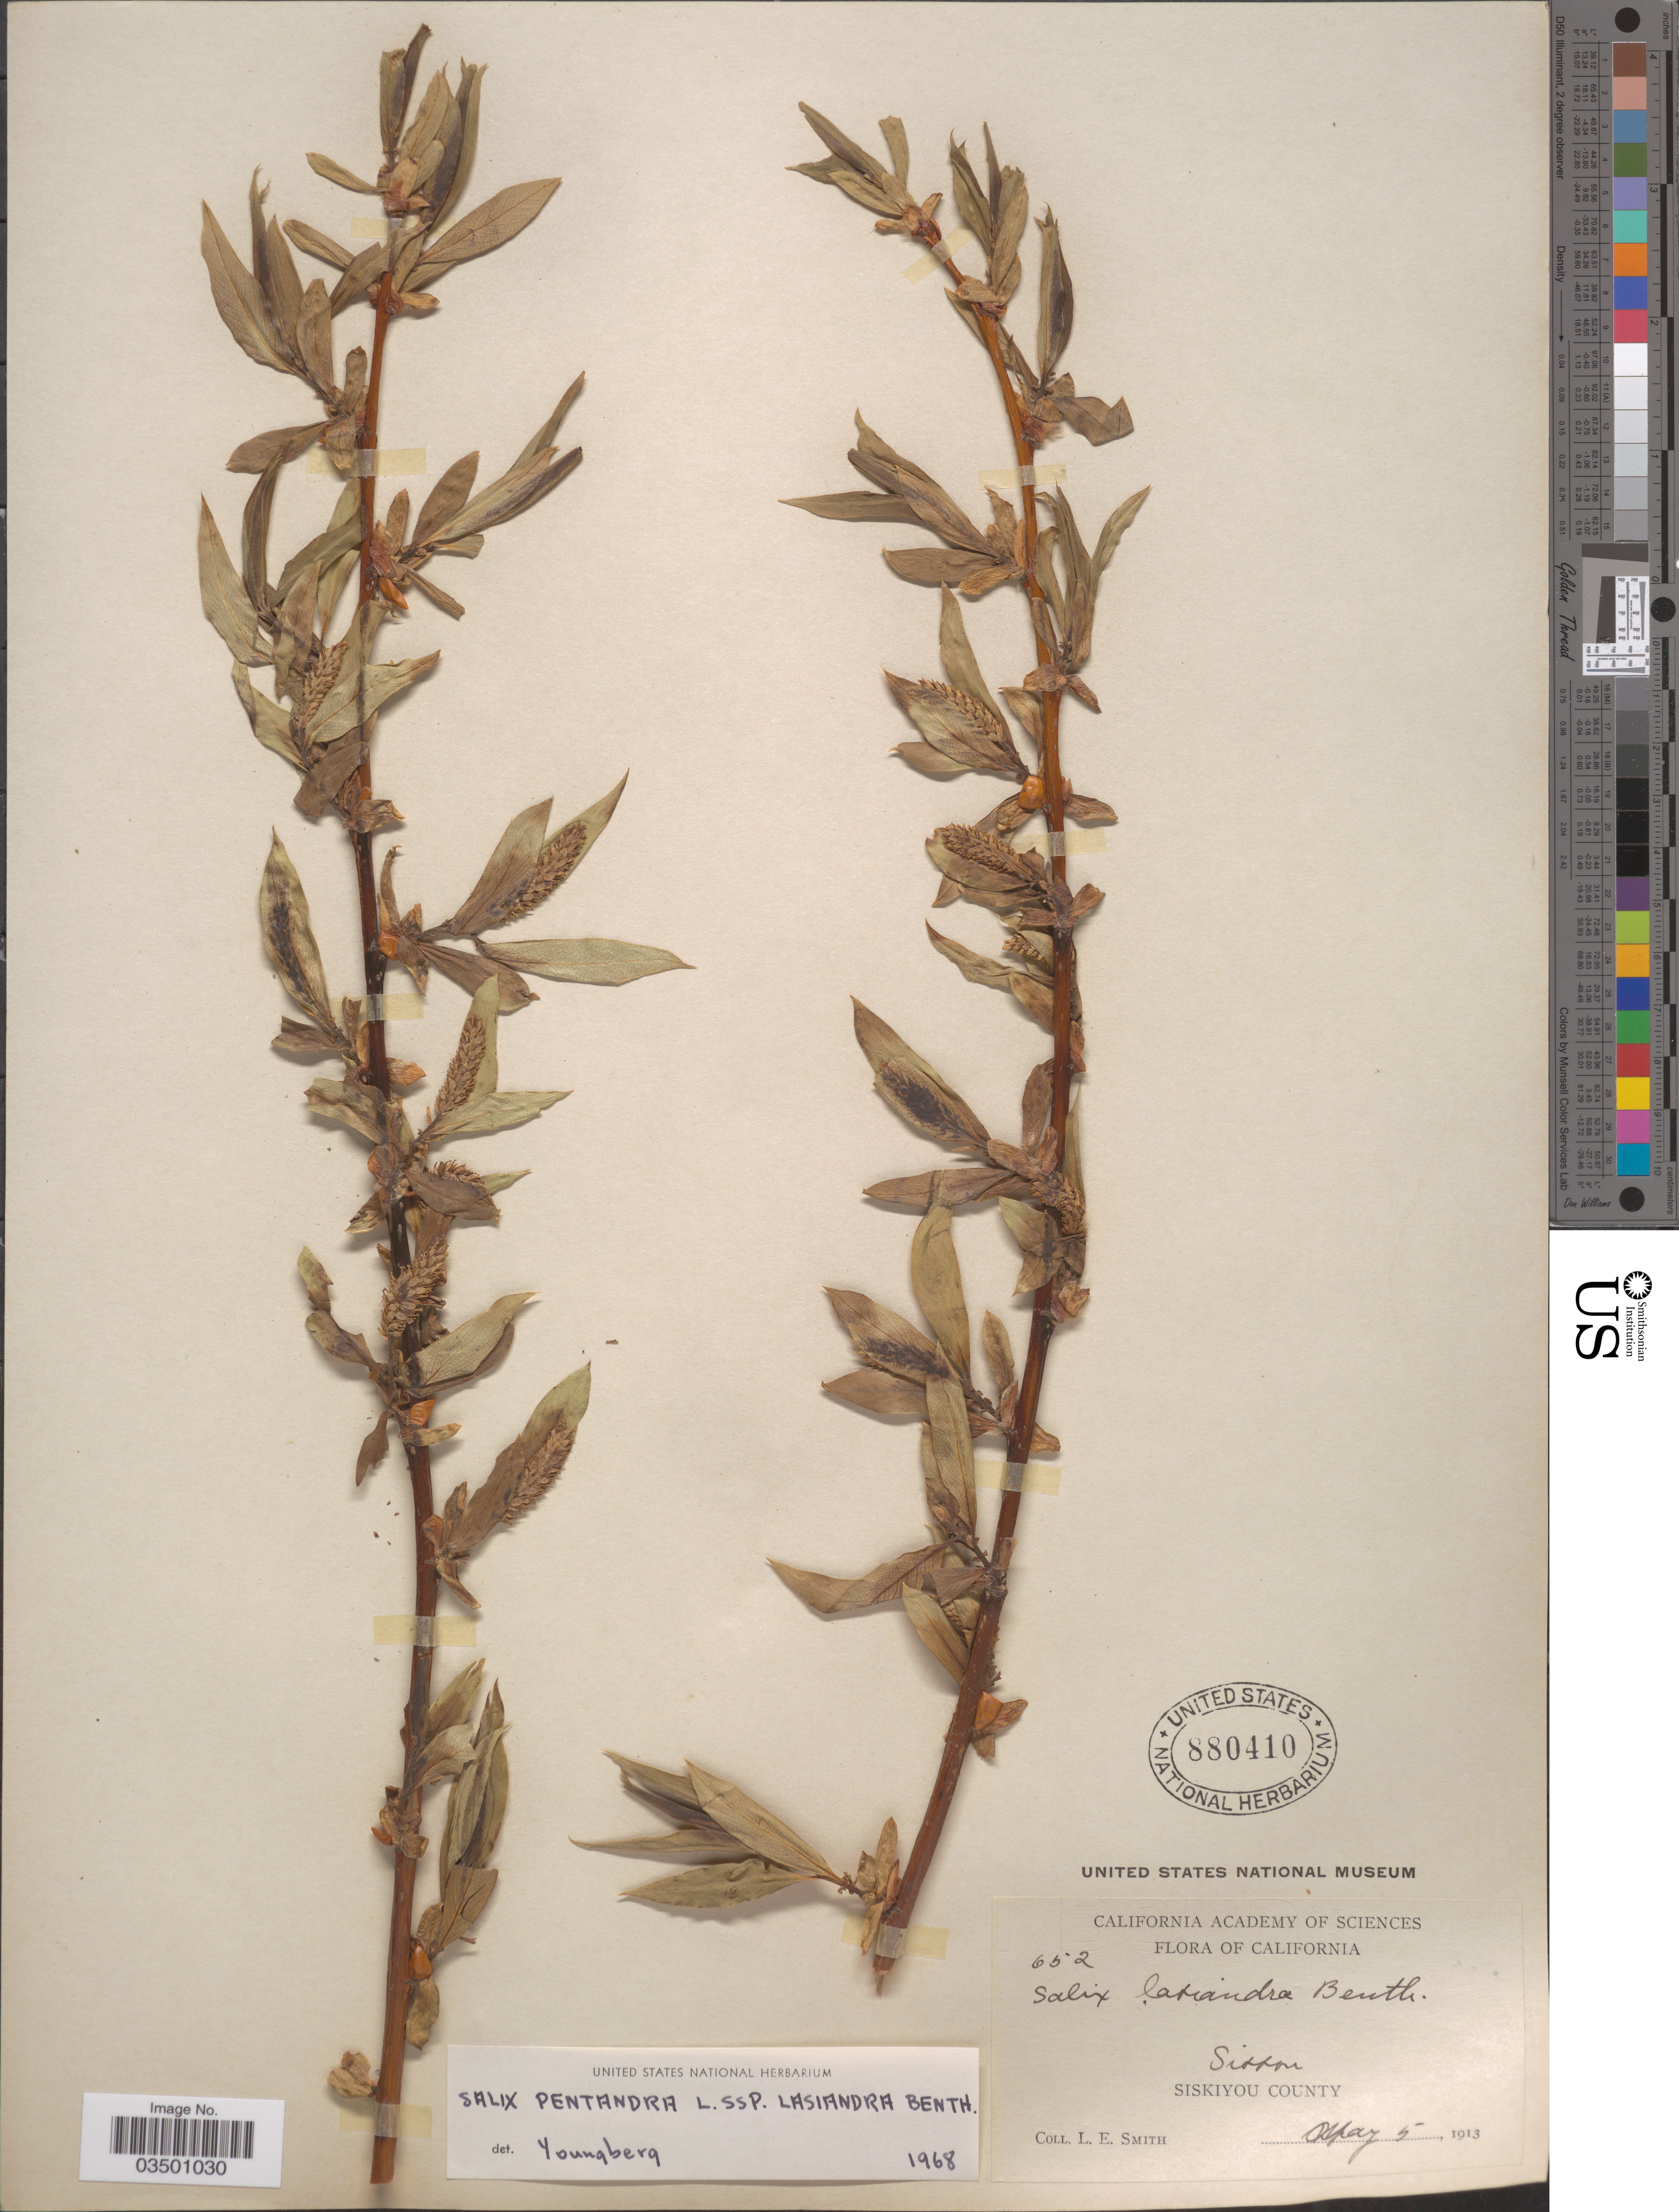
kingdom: Plantae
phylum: Tracheophyta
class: Magnoliopsida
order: Malpighiales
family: Salicaceae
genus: Salix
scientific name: Salix lasiandra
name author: Benth.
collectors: L. E. Smith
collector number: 652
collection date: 1913-05-05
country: United States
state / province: California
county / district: Siskiyou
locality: Sisson. Siskiyou County.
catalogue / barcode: US 880410